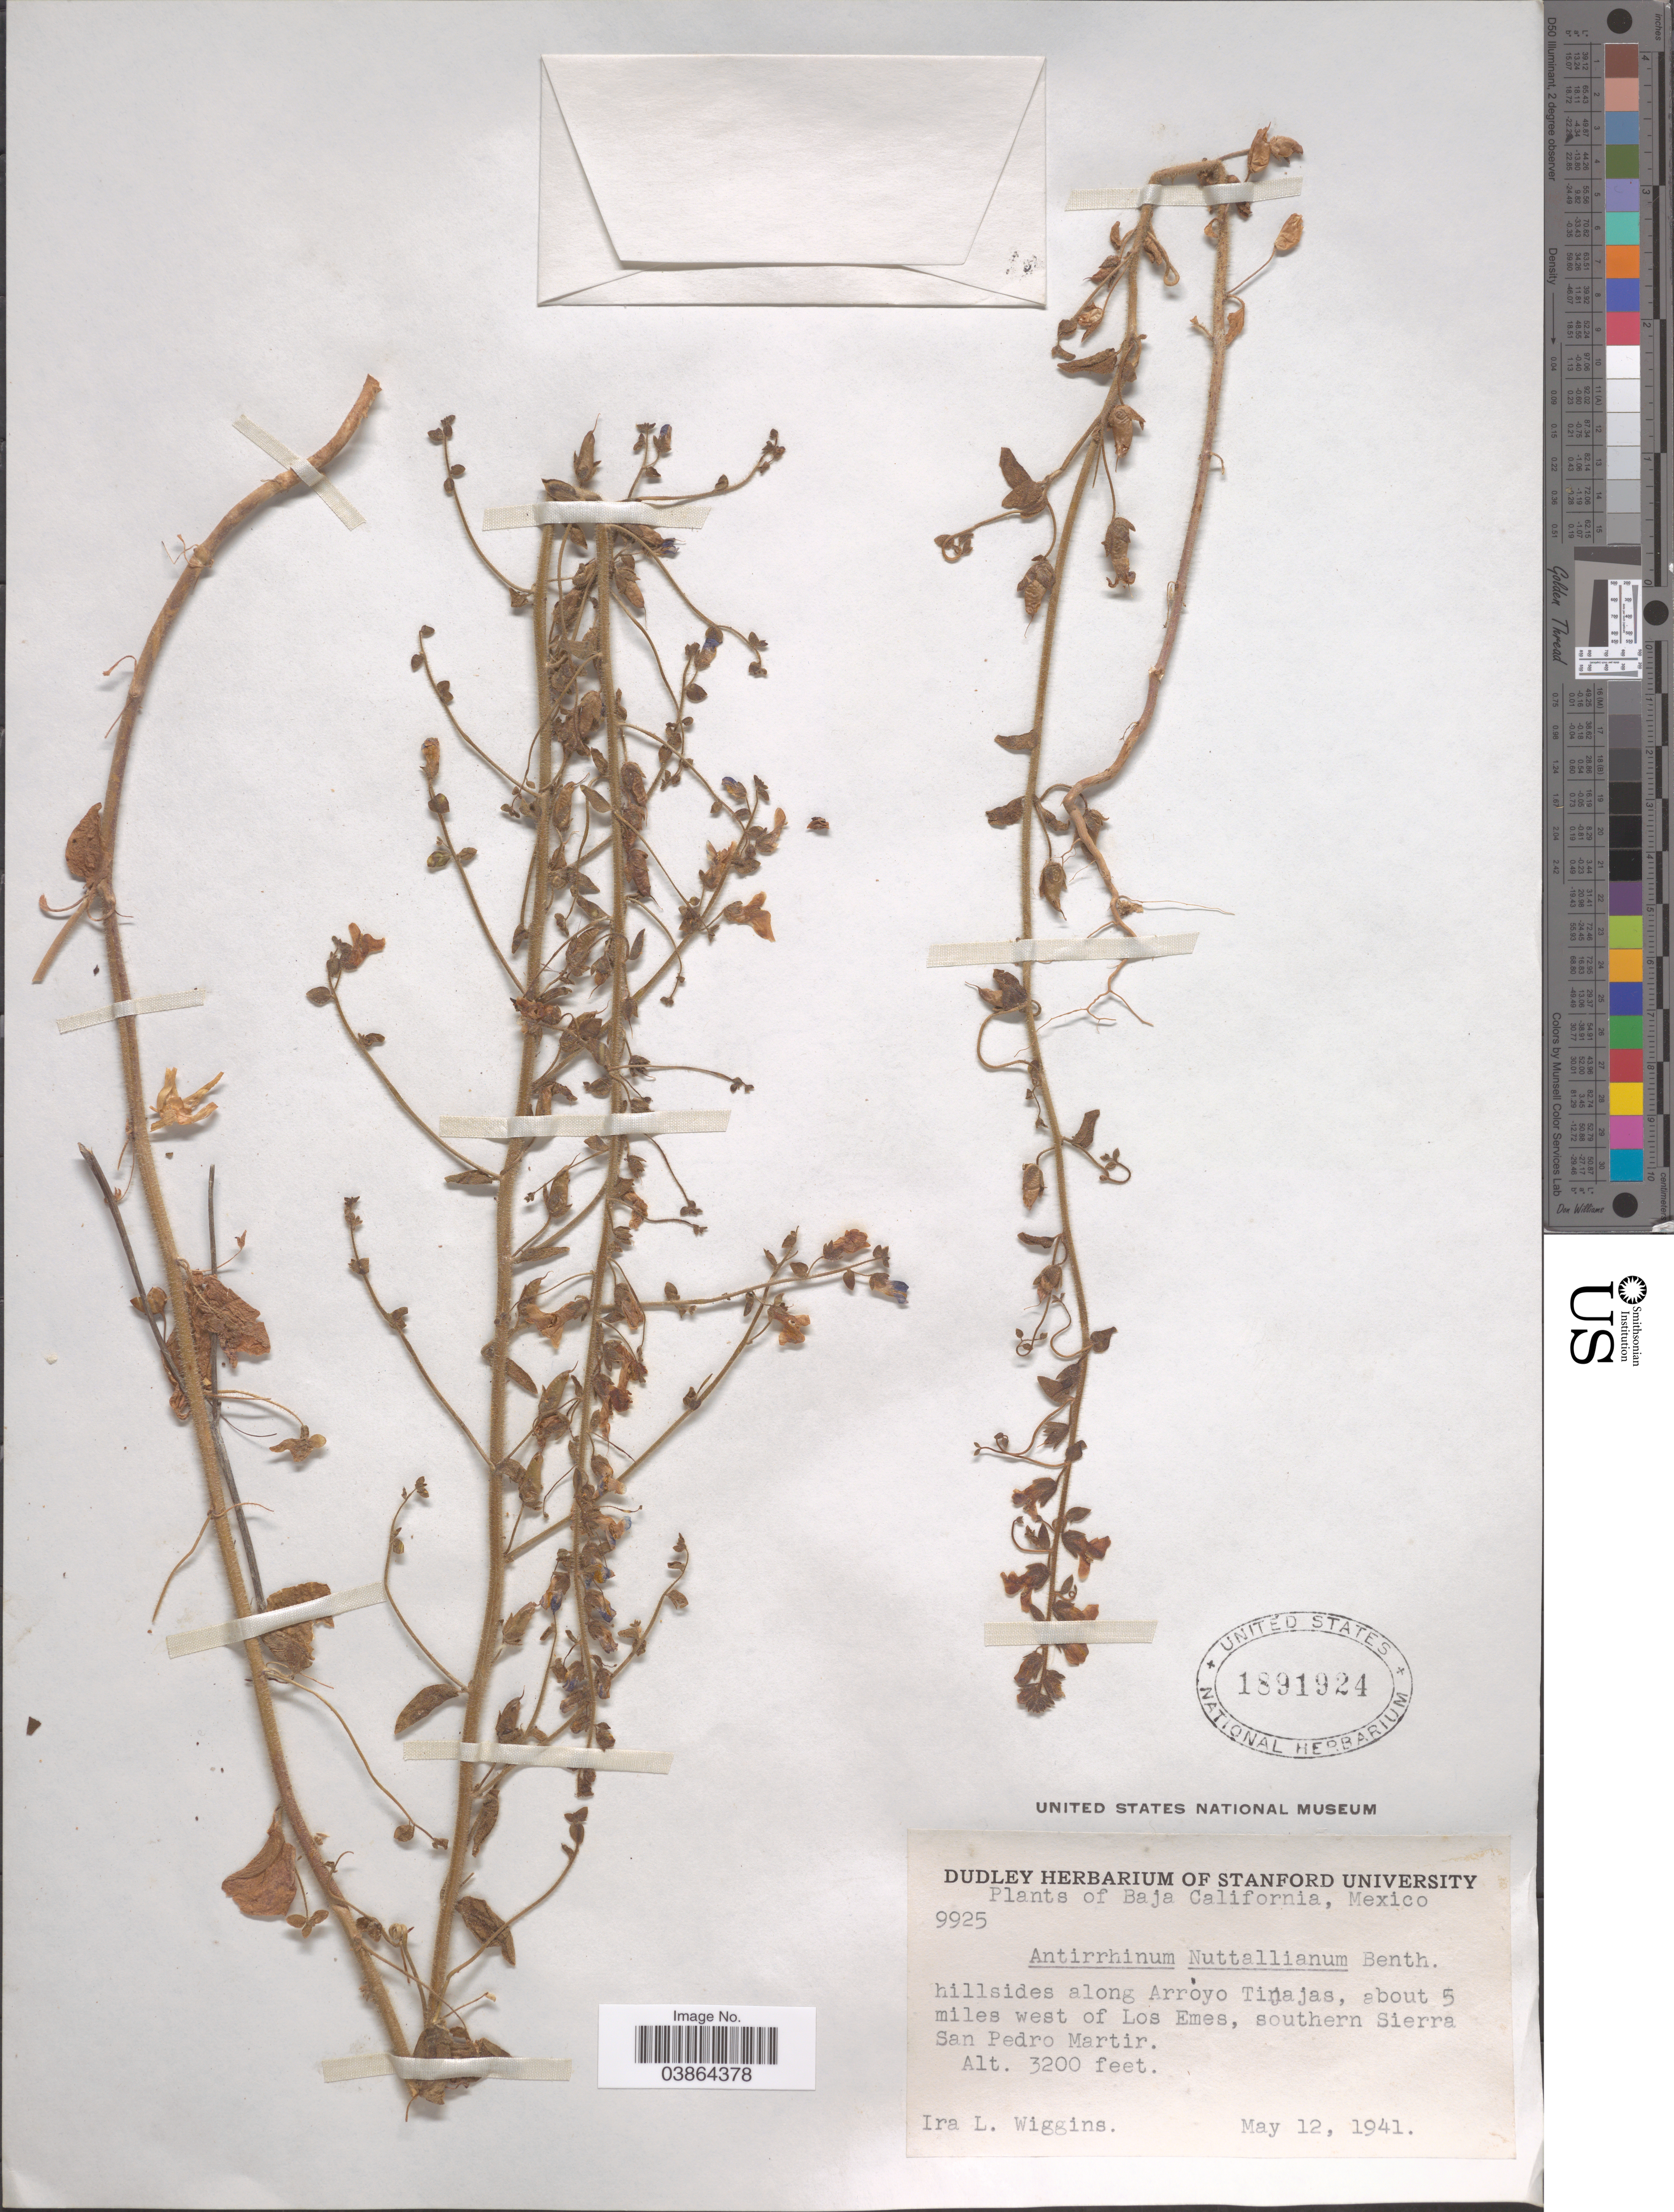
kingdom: Plantae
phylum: Tracheophyta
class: Magnoliopsida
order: Lamiales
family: Plantaginaceae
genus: Sairocarpus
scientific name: Sairocarpus nuttallianus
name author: (Benth.) D.A. Sutton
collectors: I. L. Wiggins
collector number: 9925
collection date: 1941-05-12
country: Mexico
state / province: Baja California Norte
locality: Hillsides along Arroyo Tinajas, about 5 miles west of Los Emes, southern Sierra San Pedro Martir.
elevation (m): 975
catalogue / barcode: US 1891924